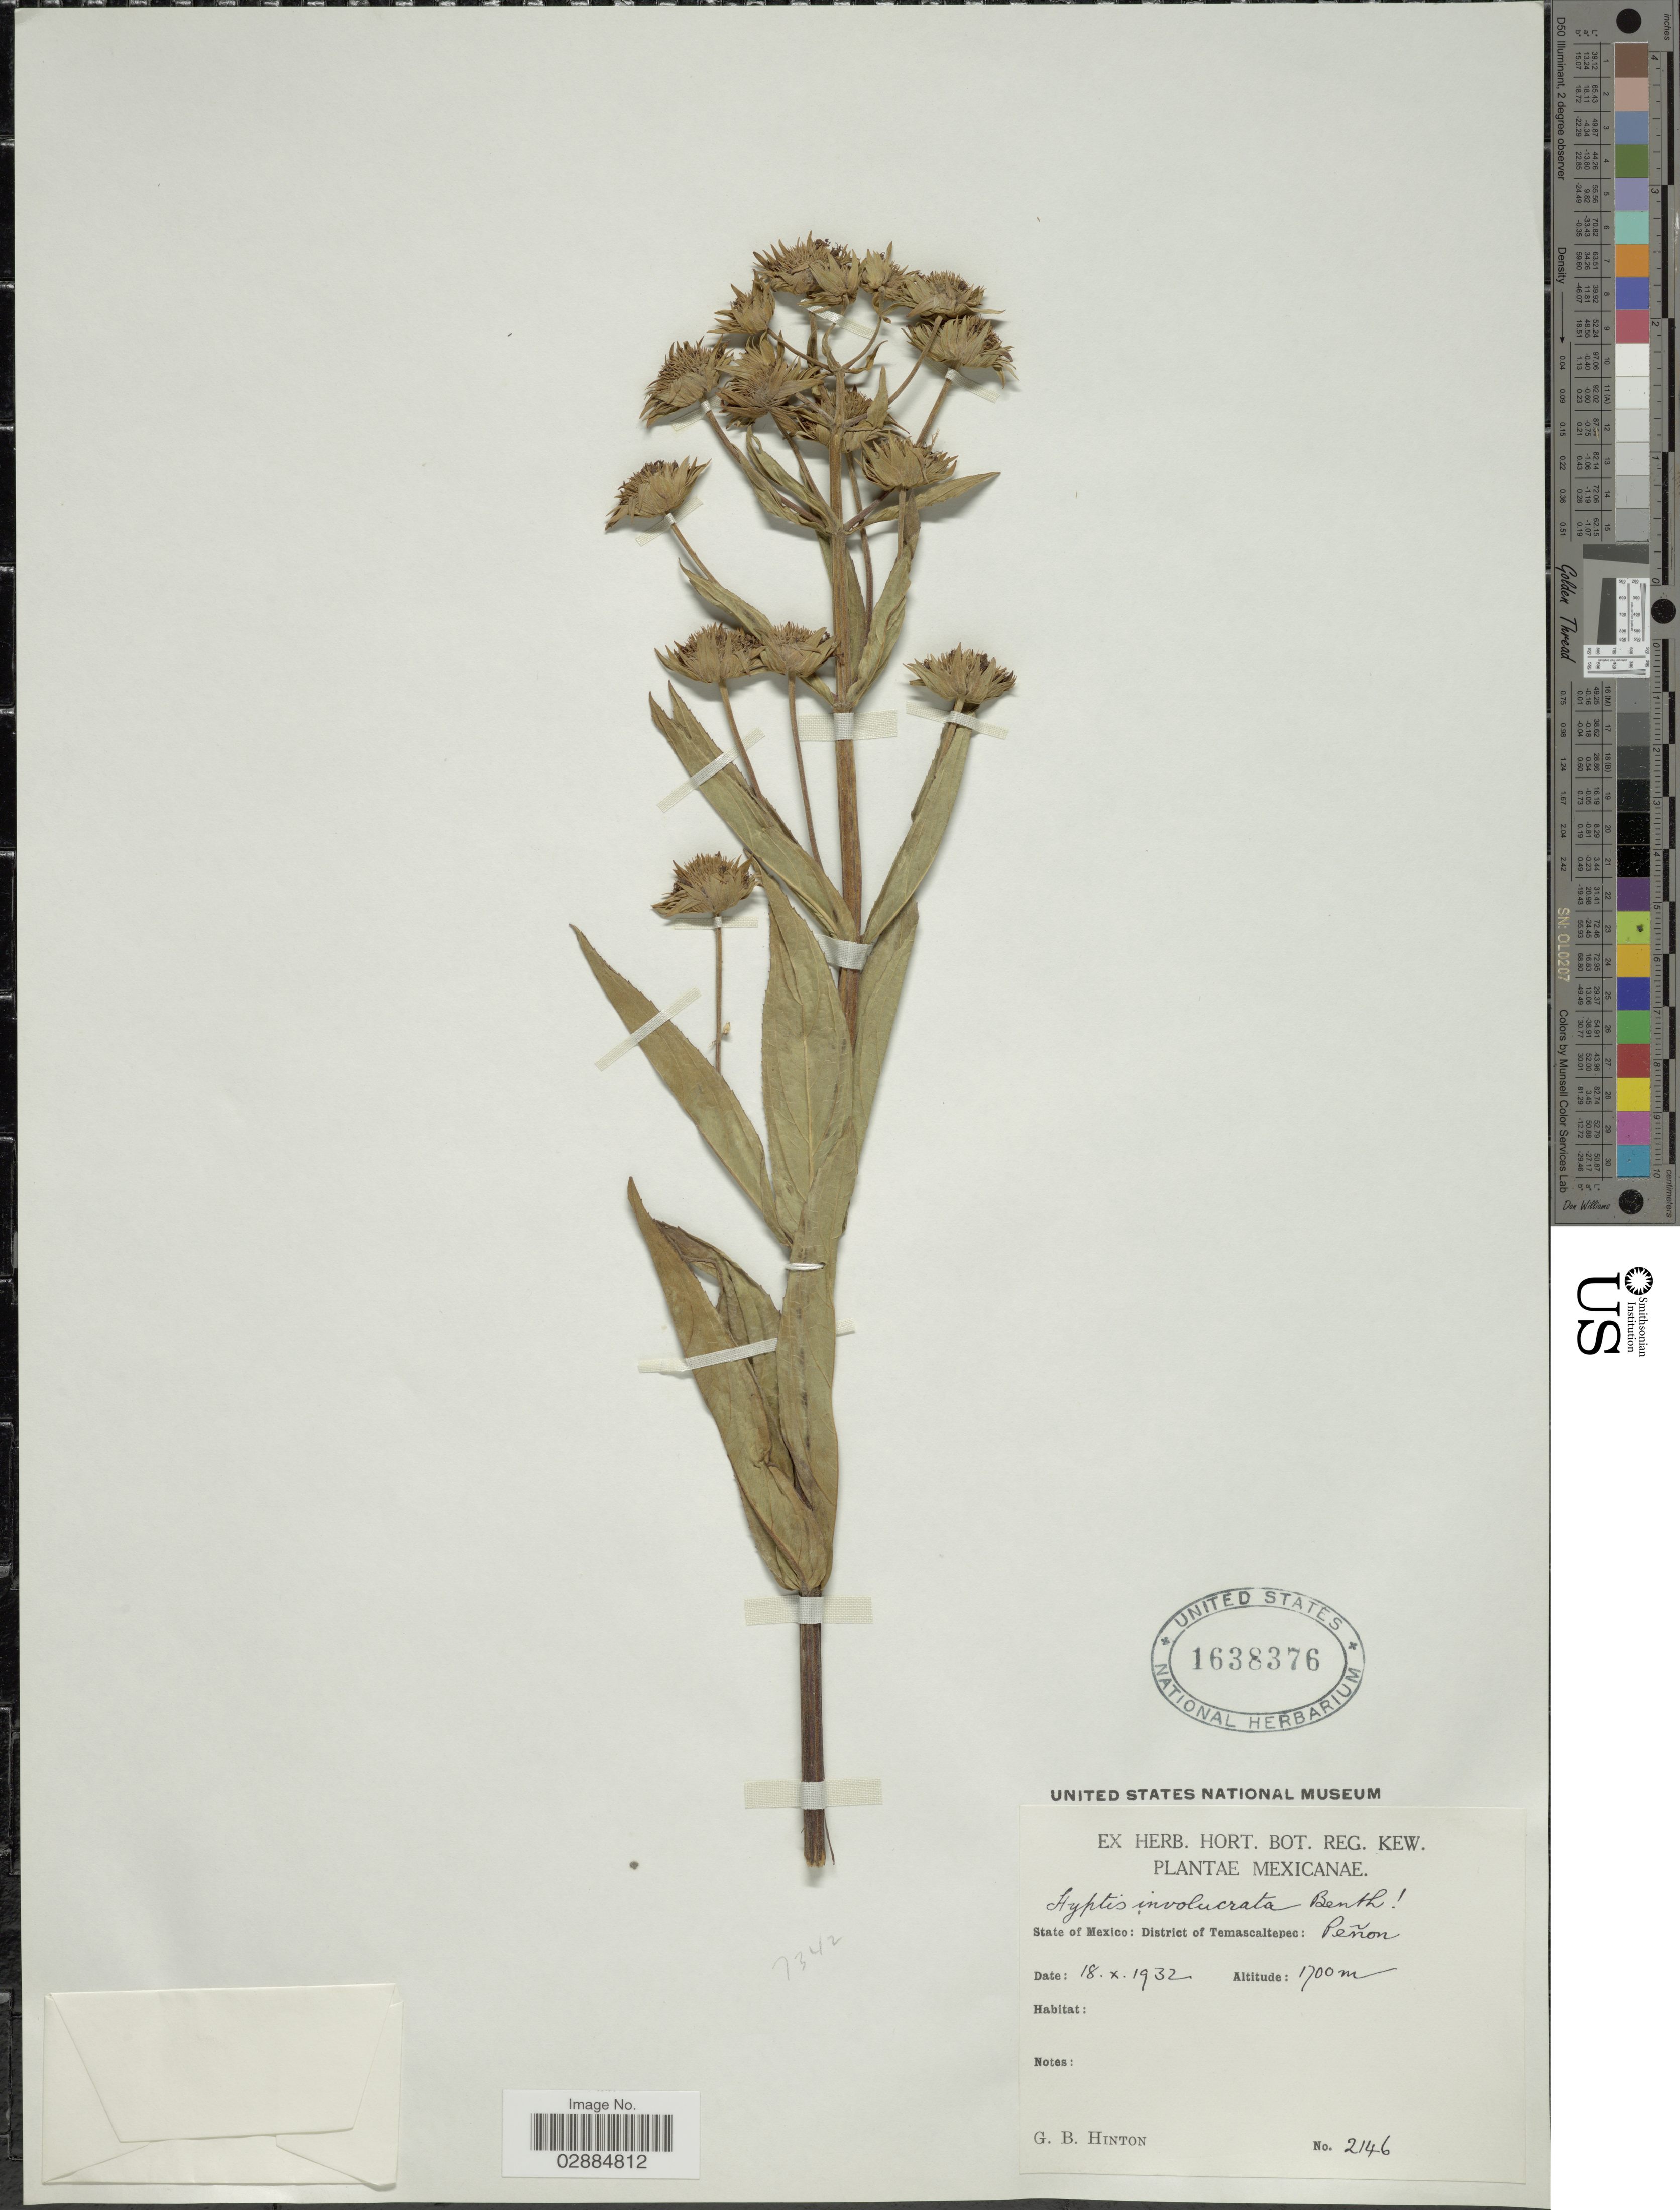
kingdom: Plantae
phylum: Tracheophyta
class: Magnoliopsida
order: Lamiales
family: Lamiaceae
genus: Hyptis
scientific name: Hyptis involucrata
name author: Benth.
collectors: G. B. Hinton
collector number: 2146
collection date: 1932-10-18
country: Mexico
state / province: México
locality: District of Temascaltepec, Peñon.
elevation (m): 1700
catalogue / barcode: US 1638376